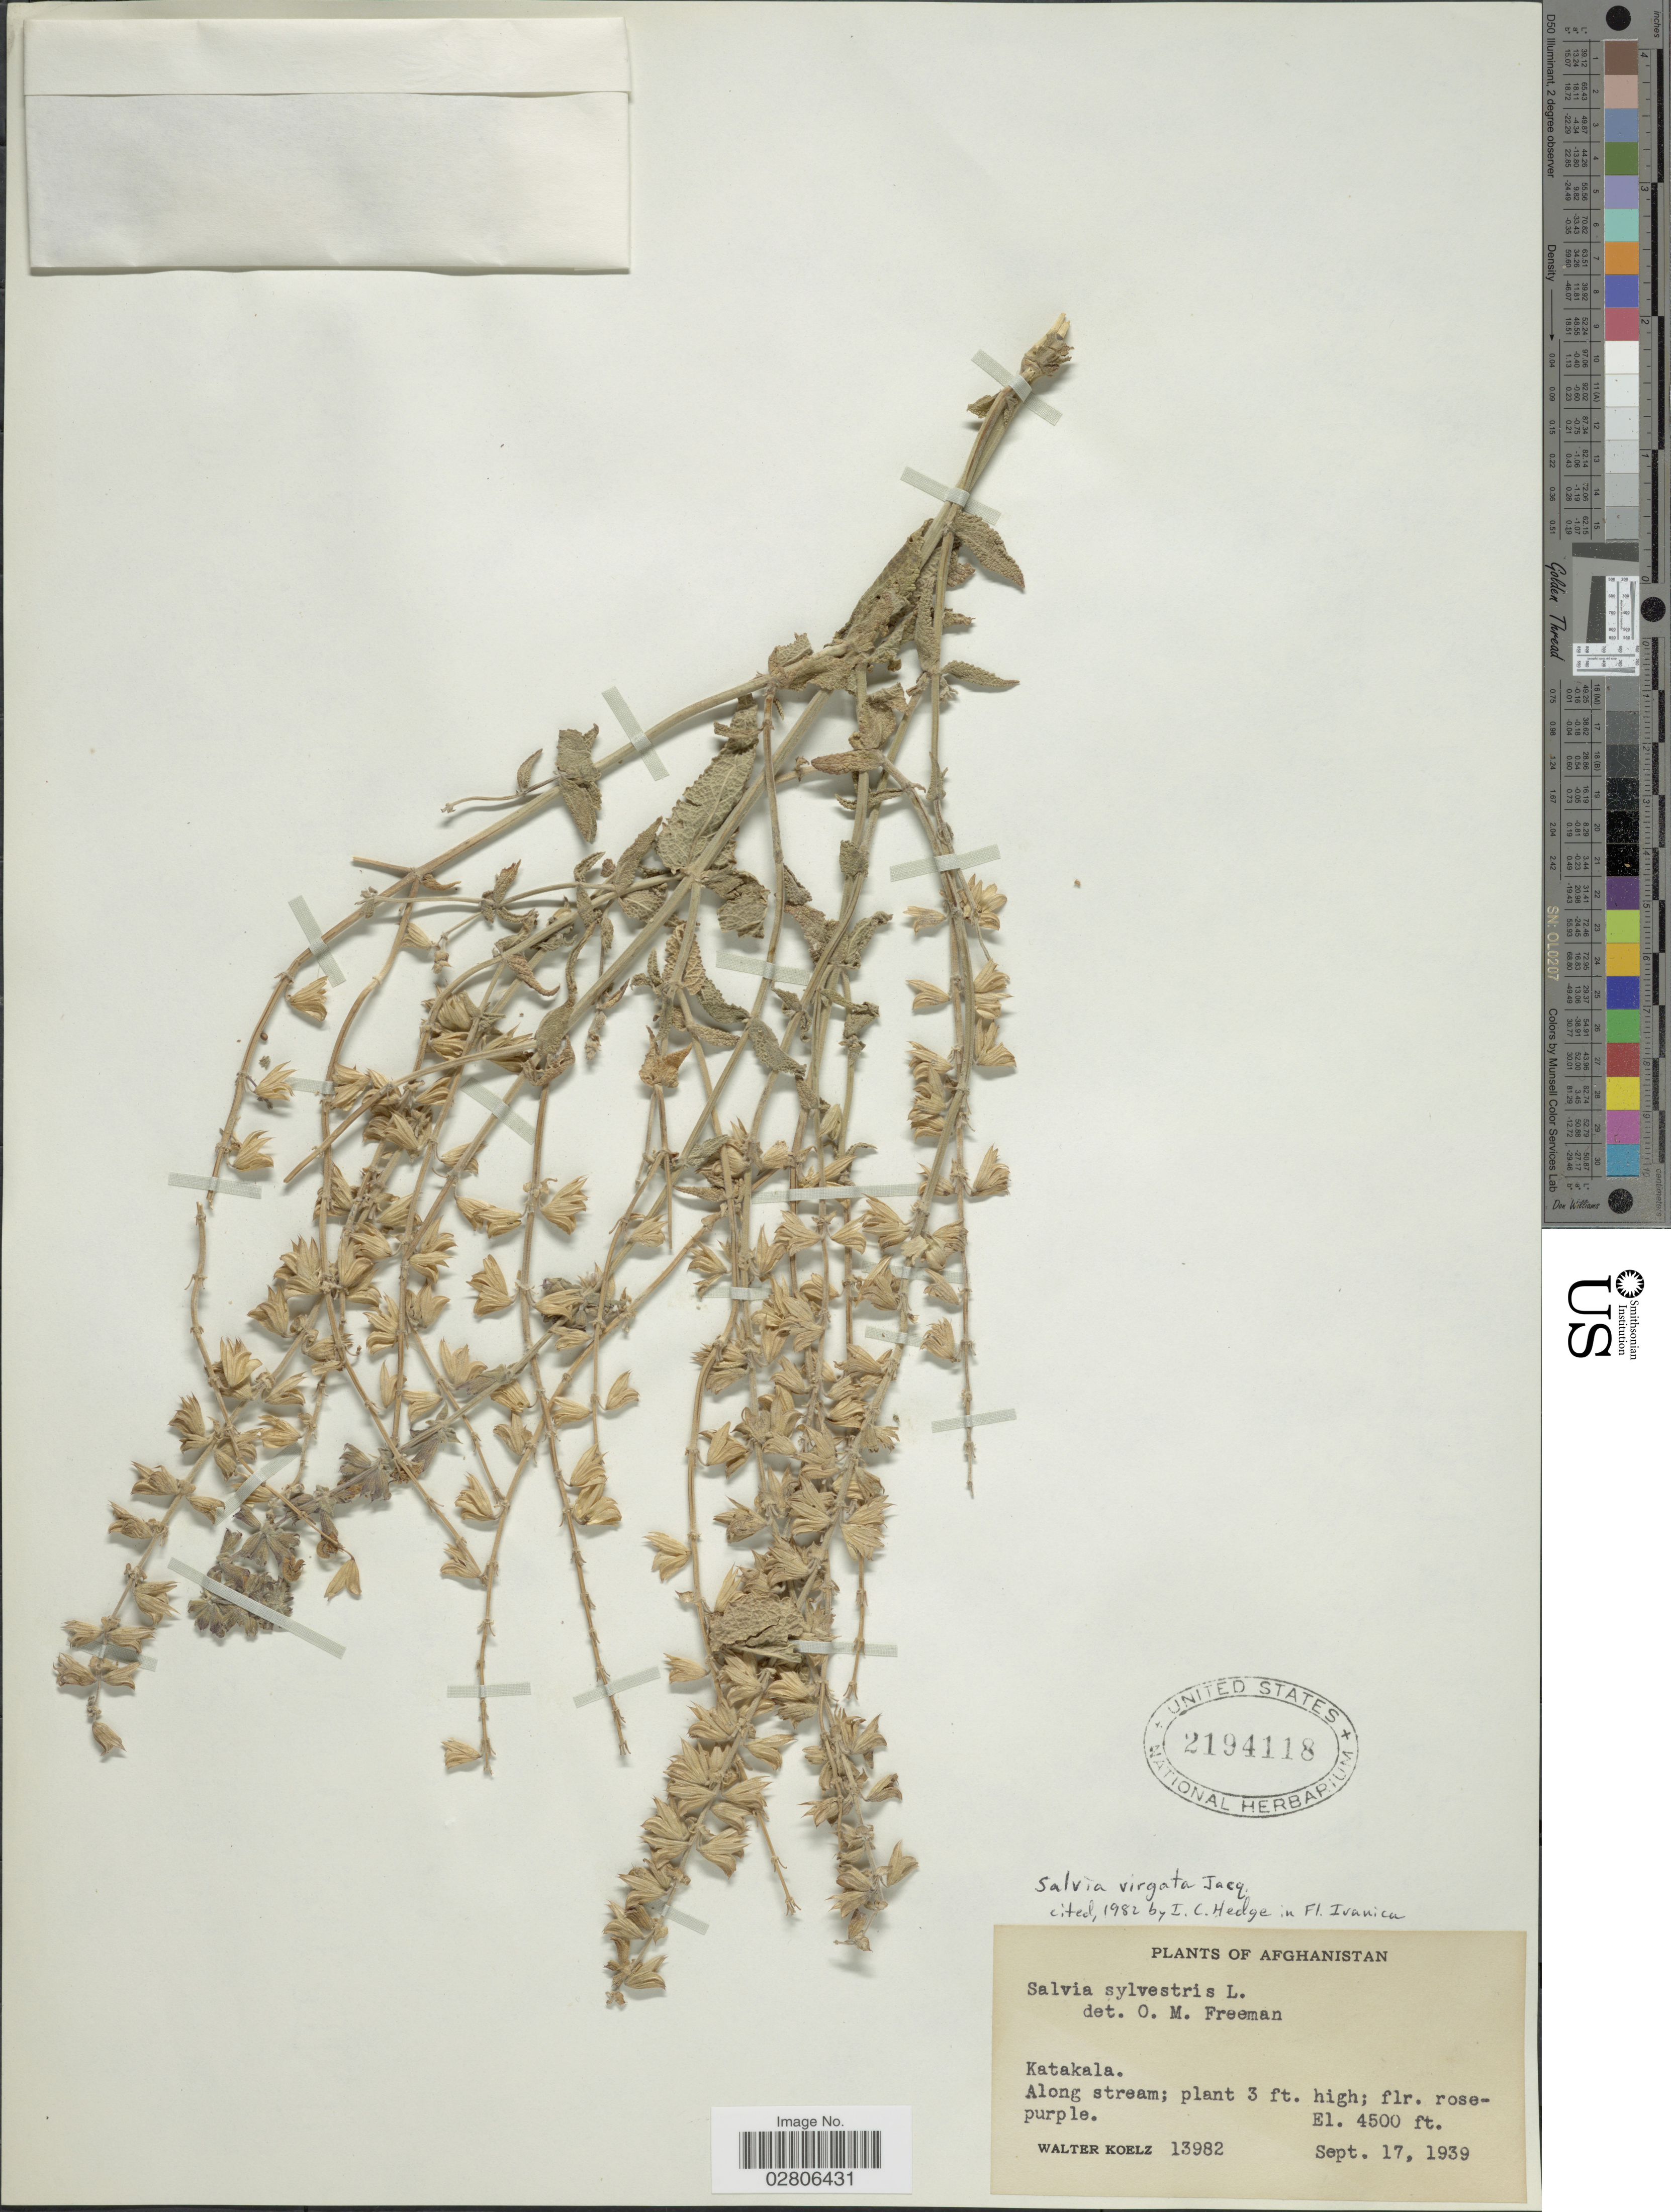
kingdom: Plantae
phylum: Tracheophyta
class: Magnoliopsida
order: Lamiales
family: Lamiaceae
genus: Salvia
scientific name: Salvia virgata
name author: Jacq.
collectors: W. N. Koelz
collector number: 13982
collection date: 1939-09-17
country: Afghanistan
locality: Katakala.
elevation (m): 1372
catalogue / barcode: US 2194118